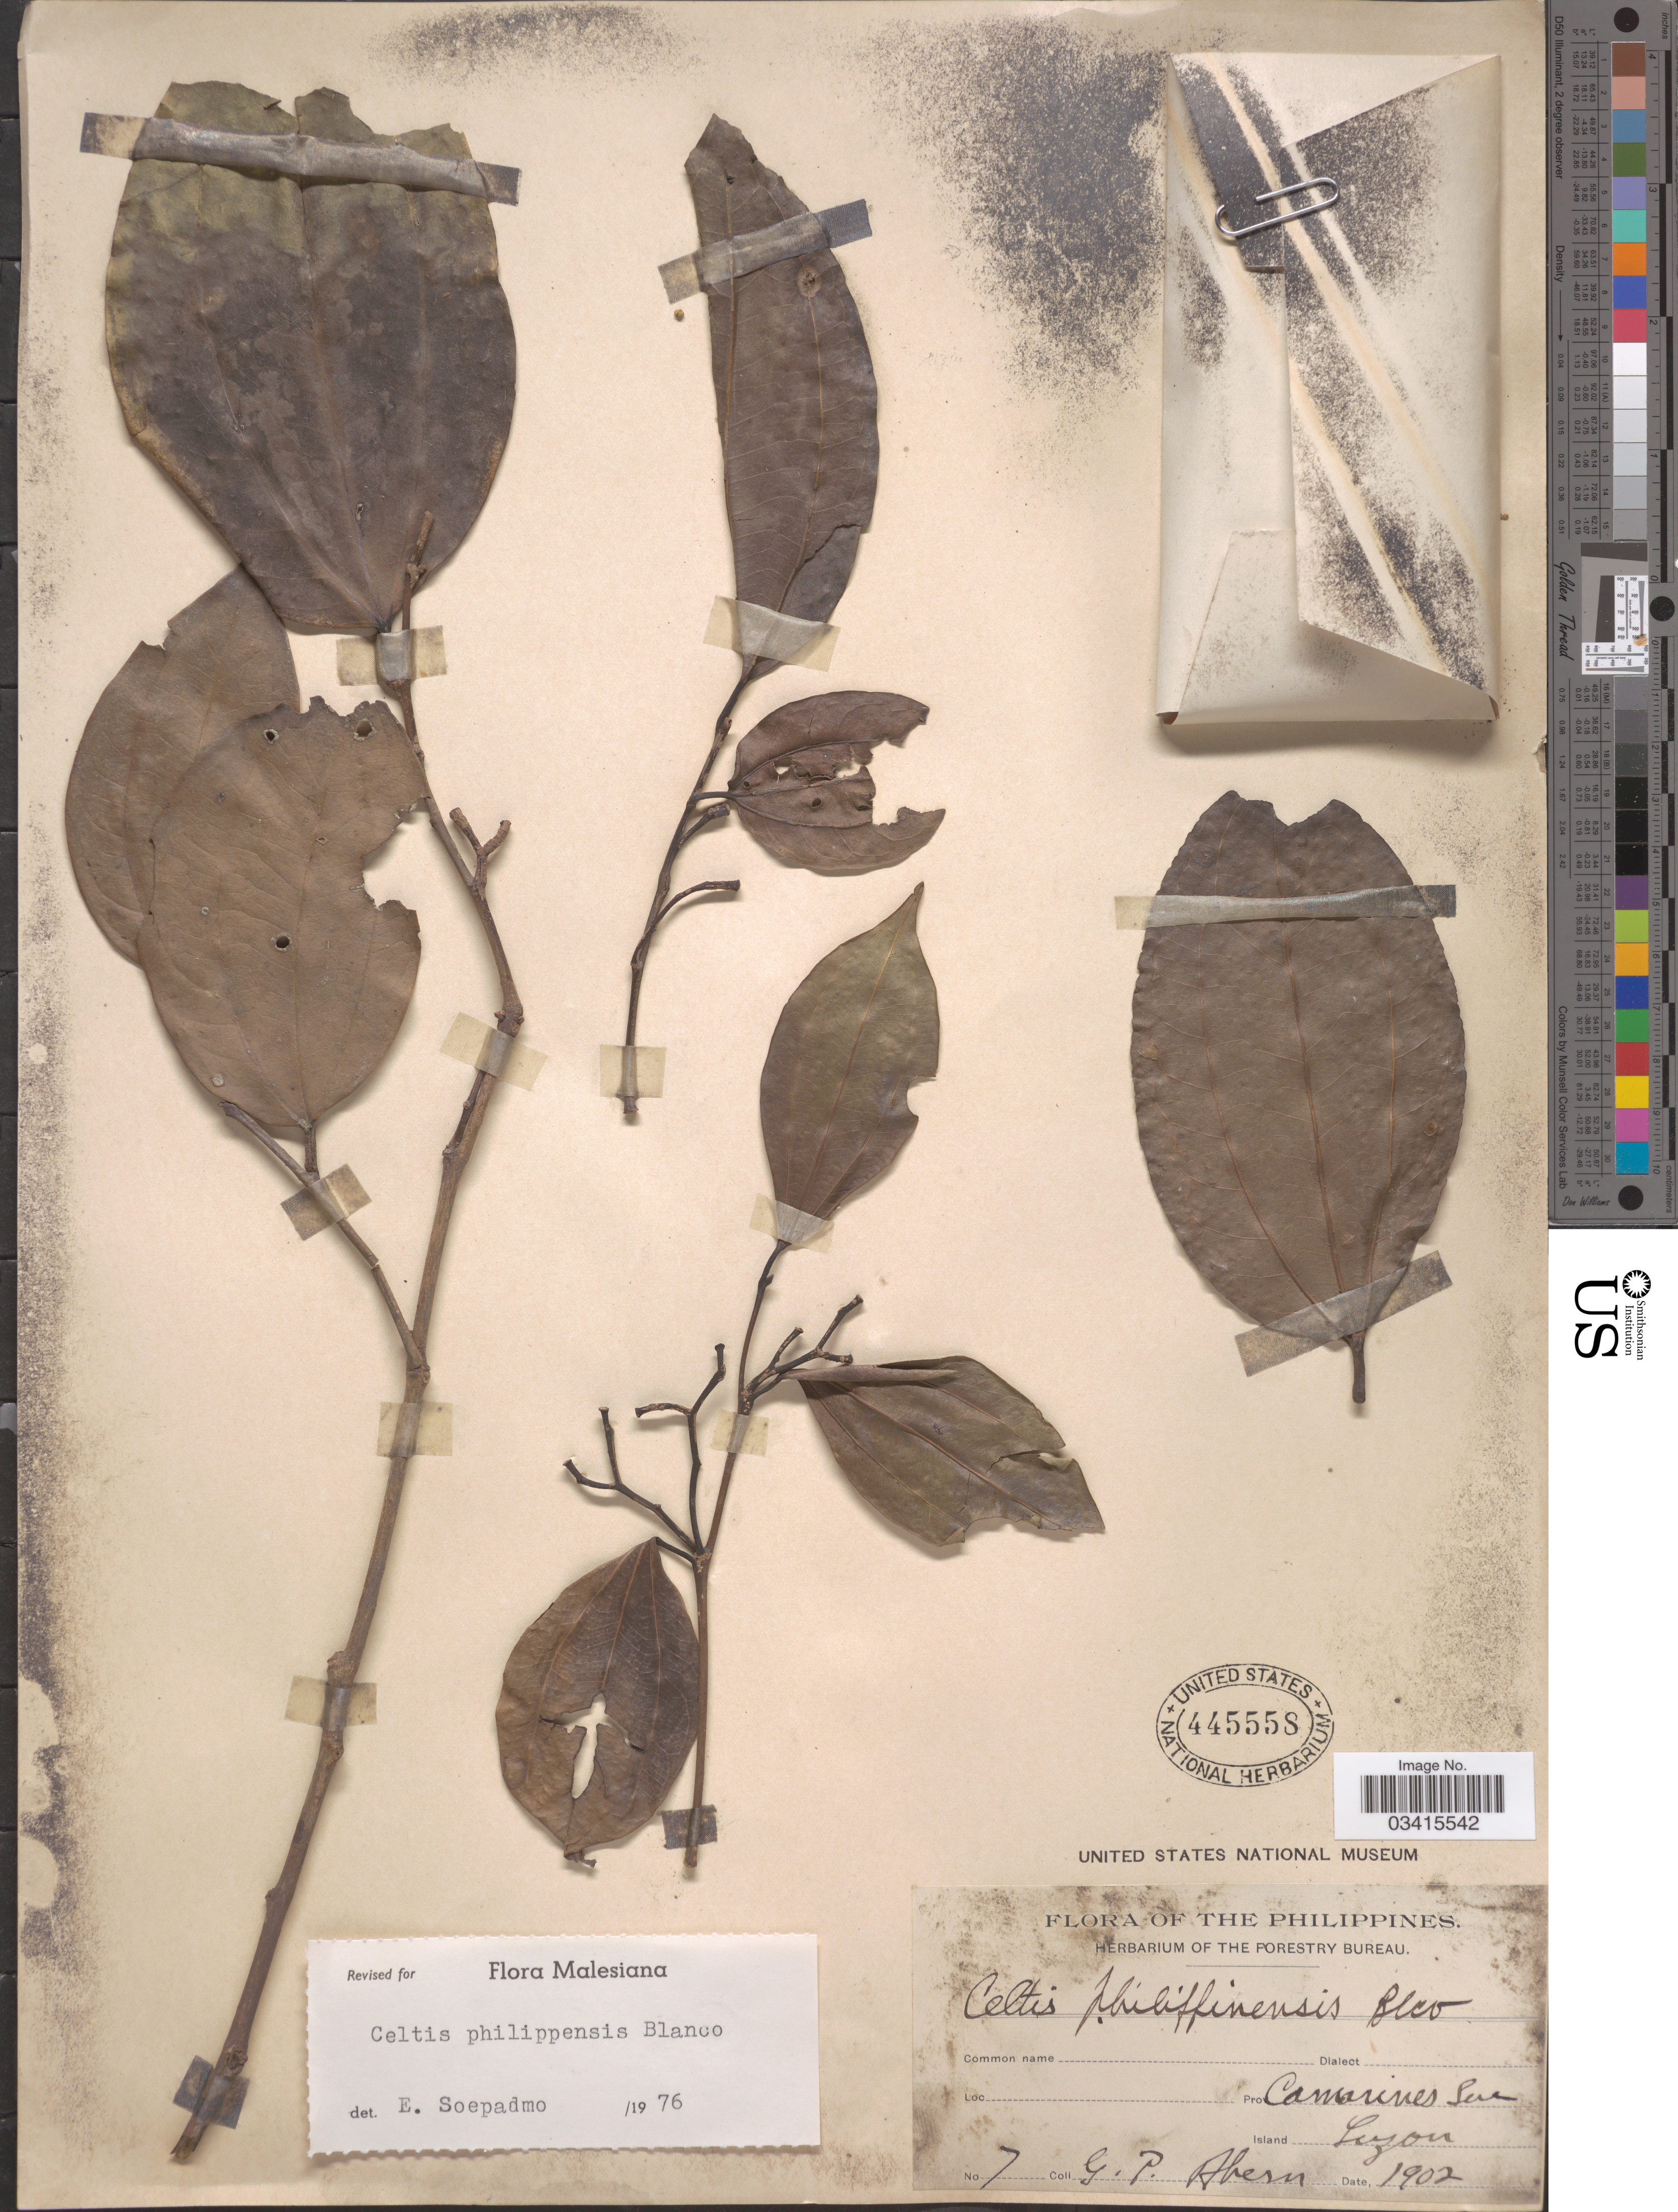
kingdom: Plantae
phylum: Tracheophyta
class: Magnoliopsida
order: Rosales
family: Cannabaceae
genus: Celtis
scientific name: Celtis philippensis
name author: Blanco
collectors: G. Ahern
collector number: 7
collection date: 1902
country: Philippines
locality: Prov. Camarines Sur. Island Luzon.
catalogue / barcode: US 445558